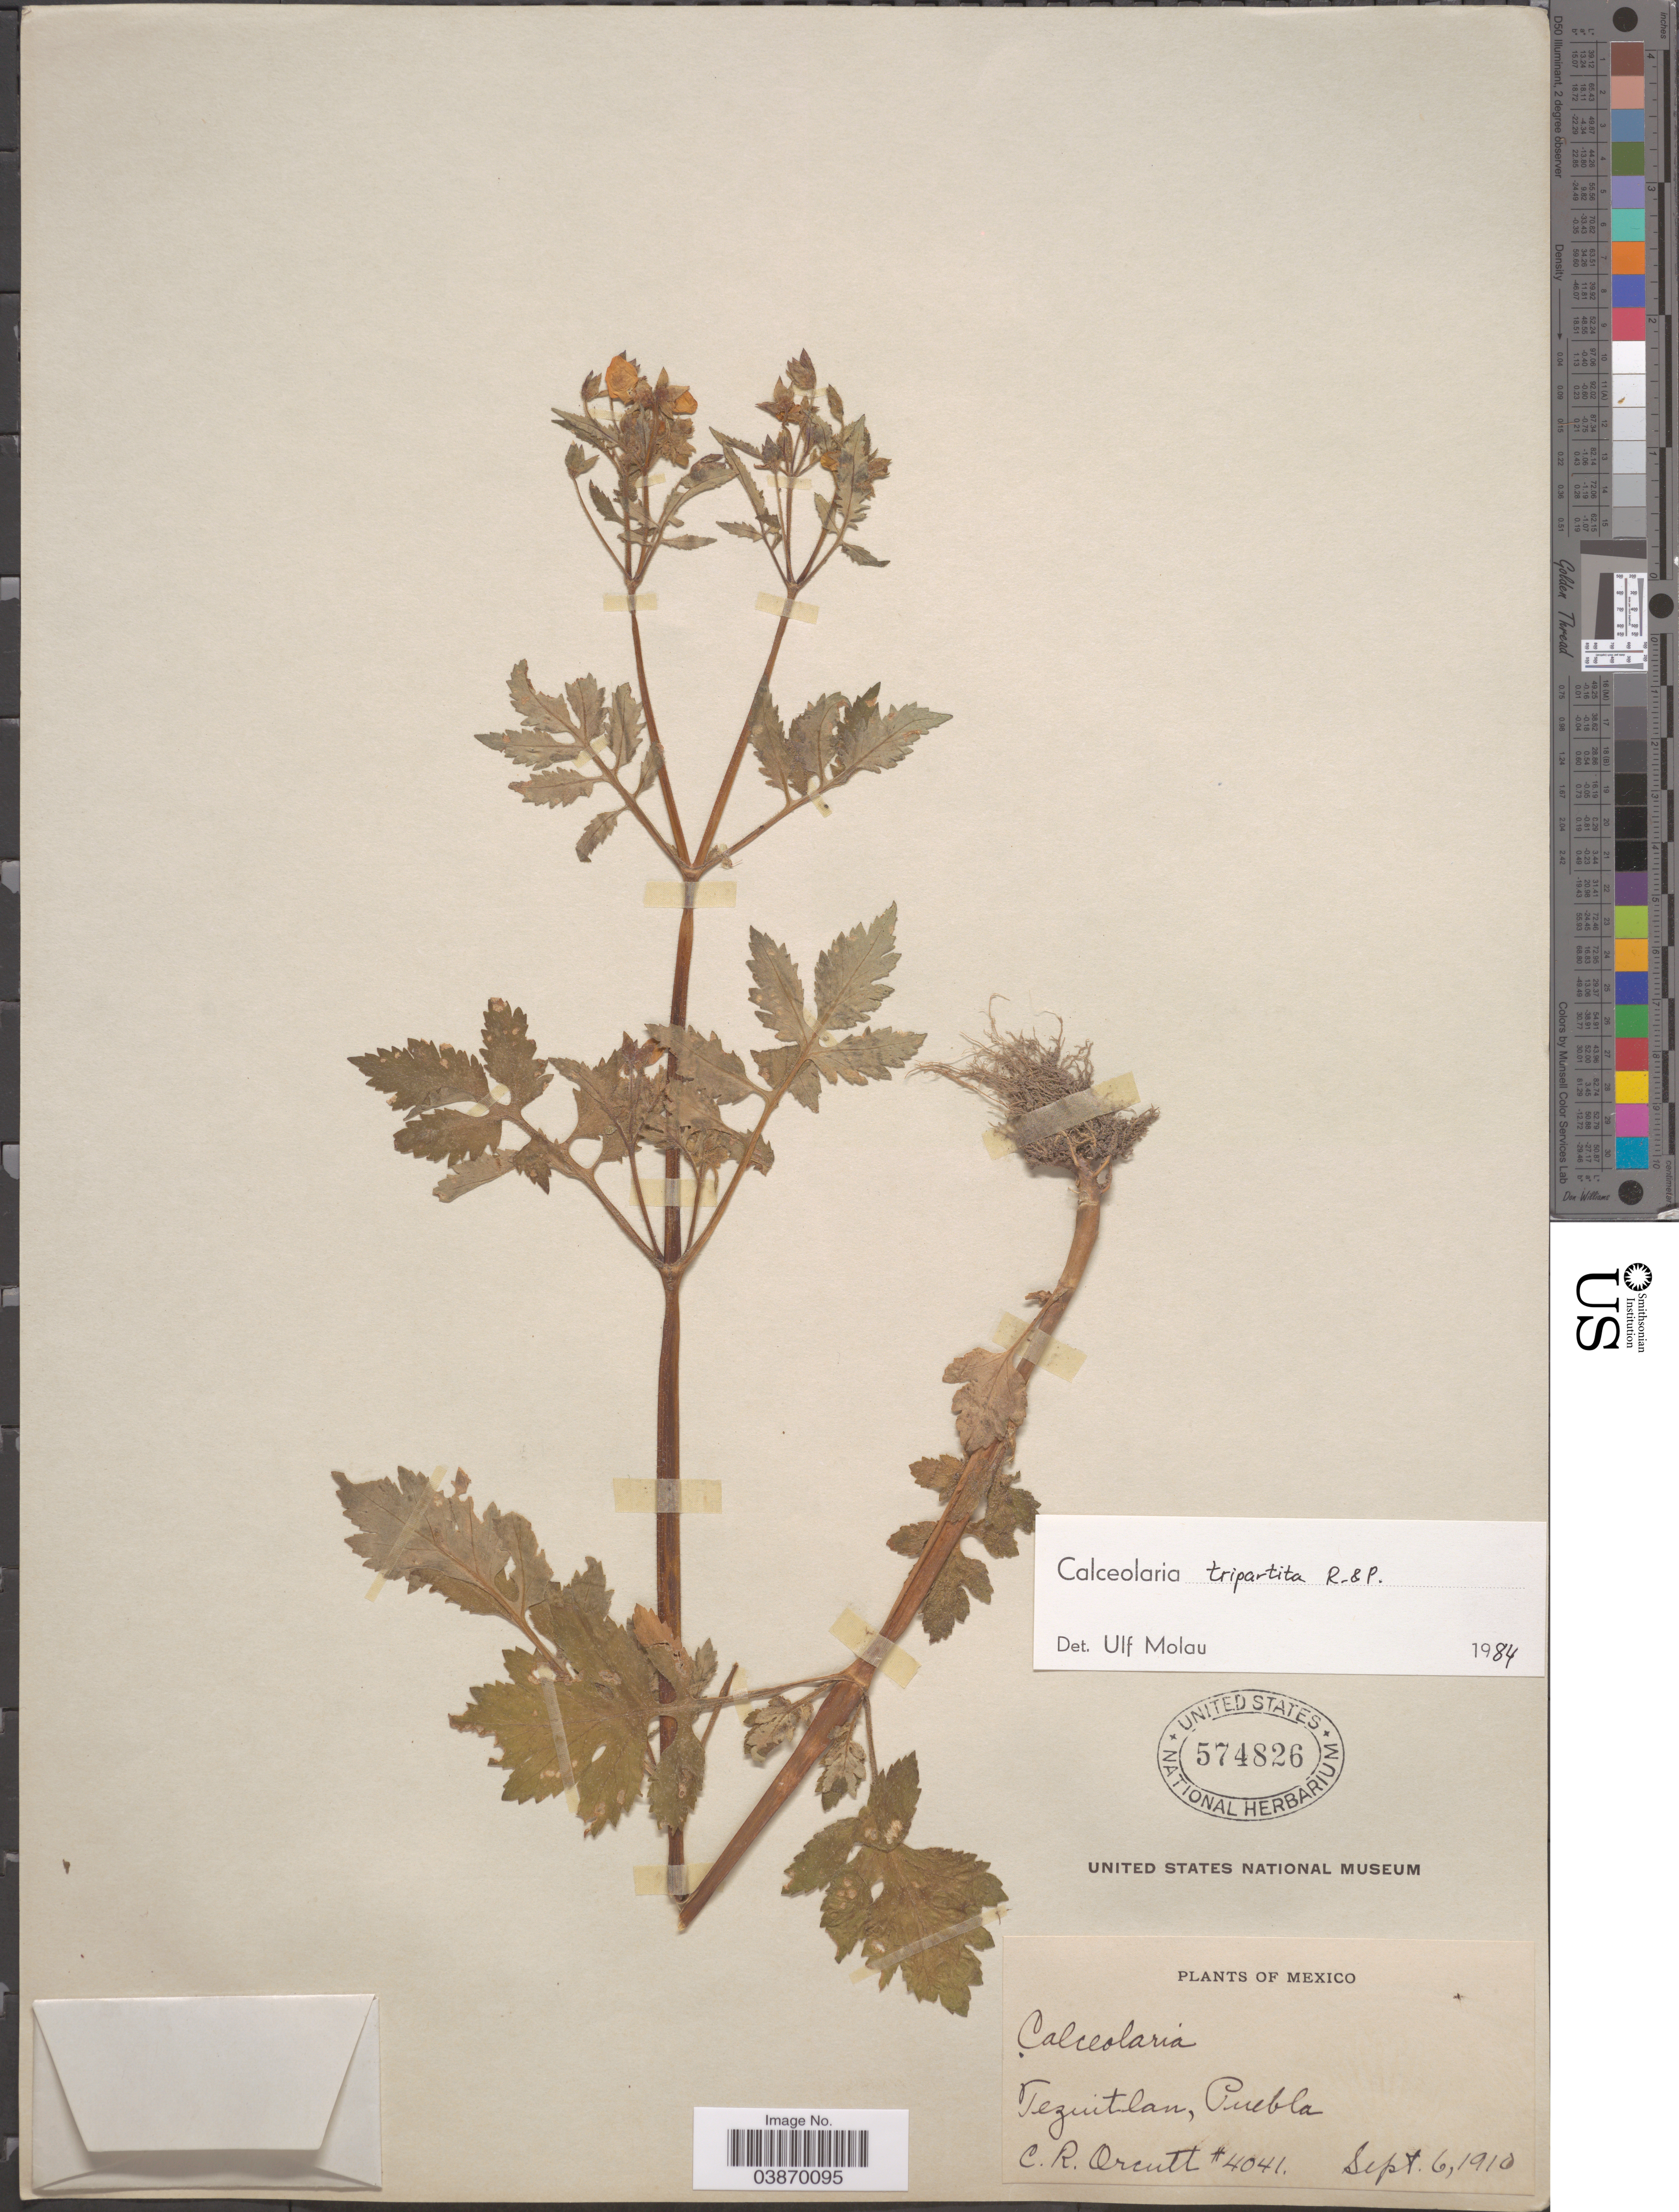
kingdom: Plantae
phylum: Tracheophyta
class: Magnoliopsida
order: Lamiales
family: Calceolariaceae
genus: Calceolaria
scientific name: Calceolaria tripartita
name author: Ruiz & Pav.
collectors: C. R. Orcutt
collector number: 4041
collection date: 1910-09-06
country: Mexico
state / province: Puebla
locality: Tezuitlan.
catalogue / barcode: US 574826